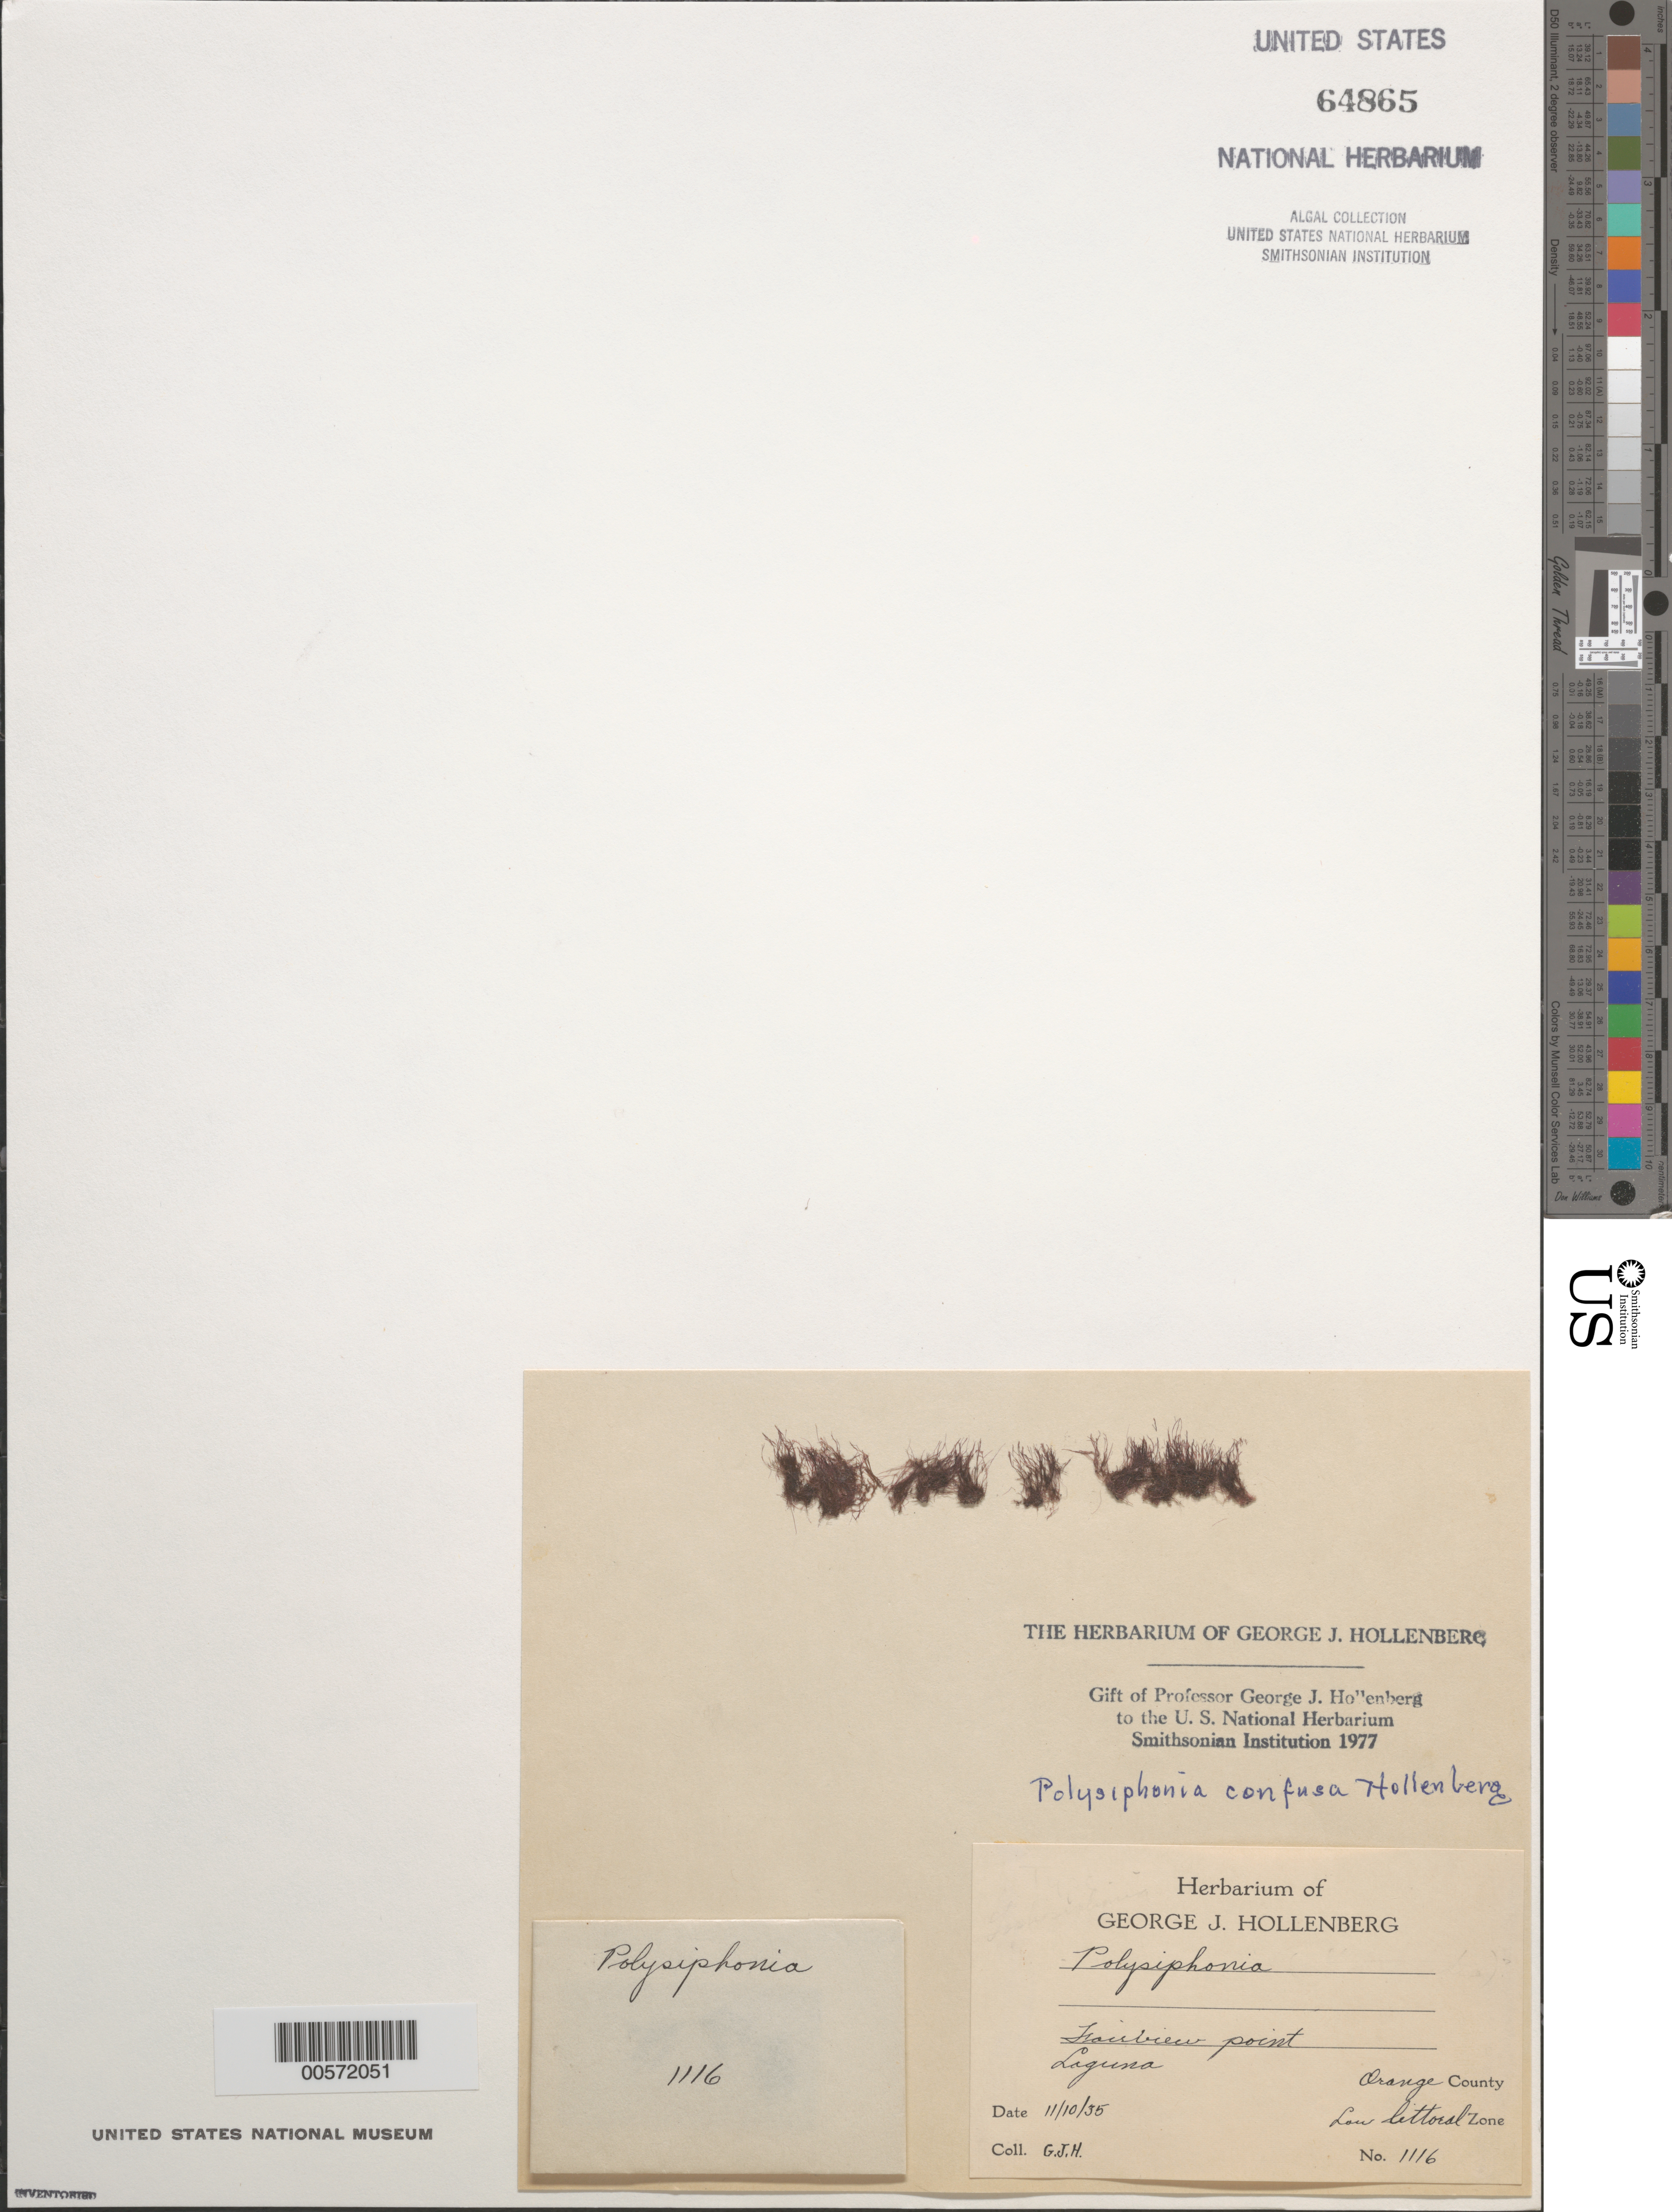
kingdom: Plantae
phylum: Rhodophyta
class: Florideophyceae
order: Ceramiales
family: Rhodomelaceae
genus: Eutrichosiphonia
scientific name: Eutrichosiphonia confusa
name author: (Hollenb.) Savoie & G.W. Saunders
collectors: G. Hollenberg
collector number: GJH 1116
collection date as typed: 10 Nov 1935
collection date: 1935-11-10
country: United States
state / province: California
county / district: Orange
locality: Laguna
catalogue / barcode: US 64865